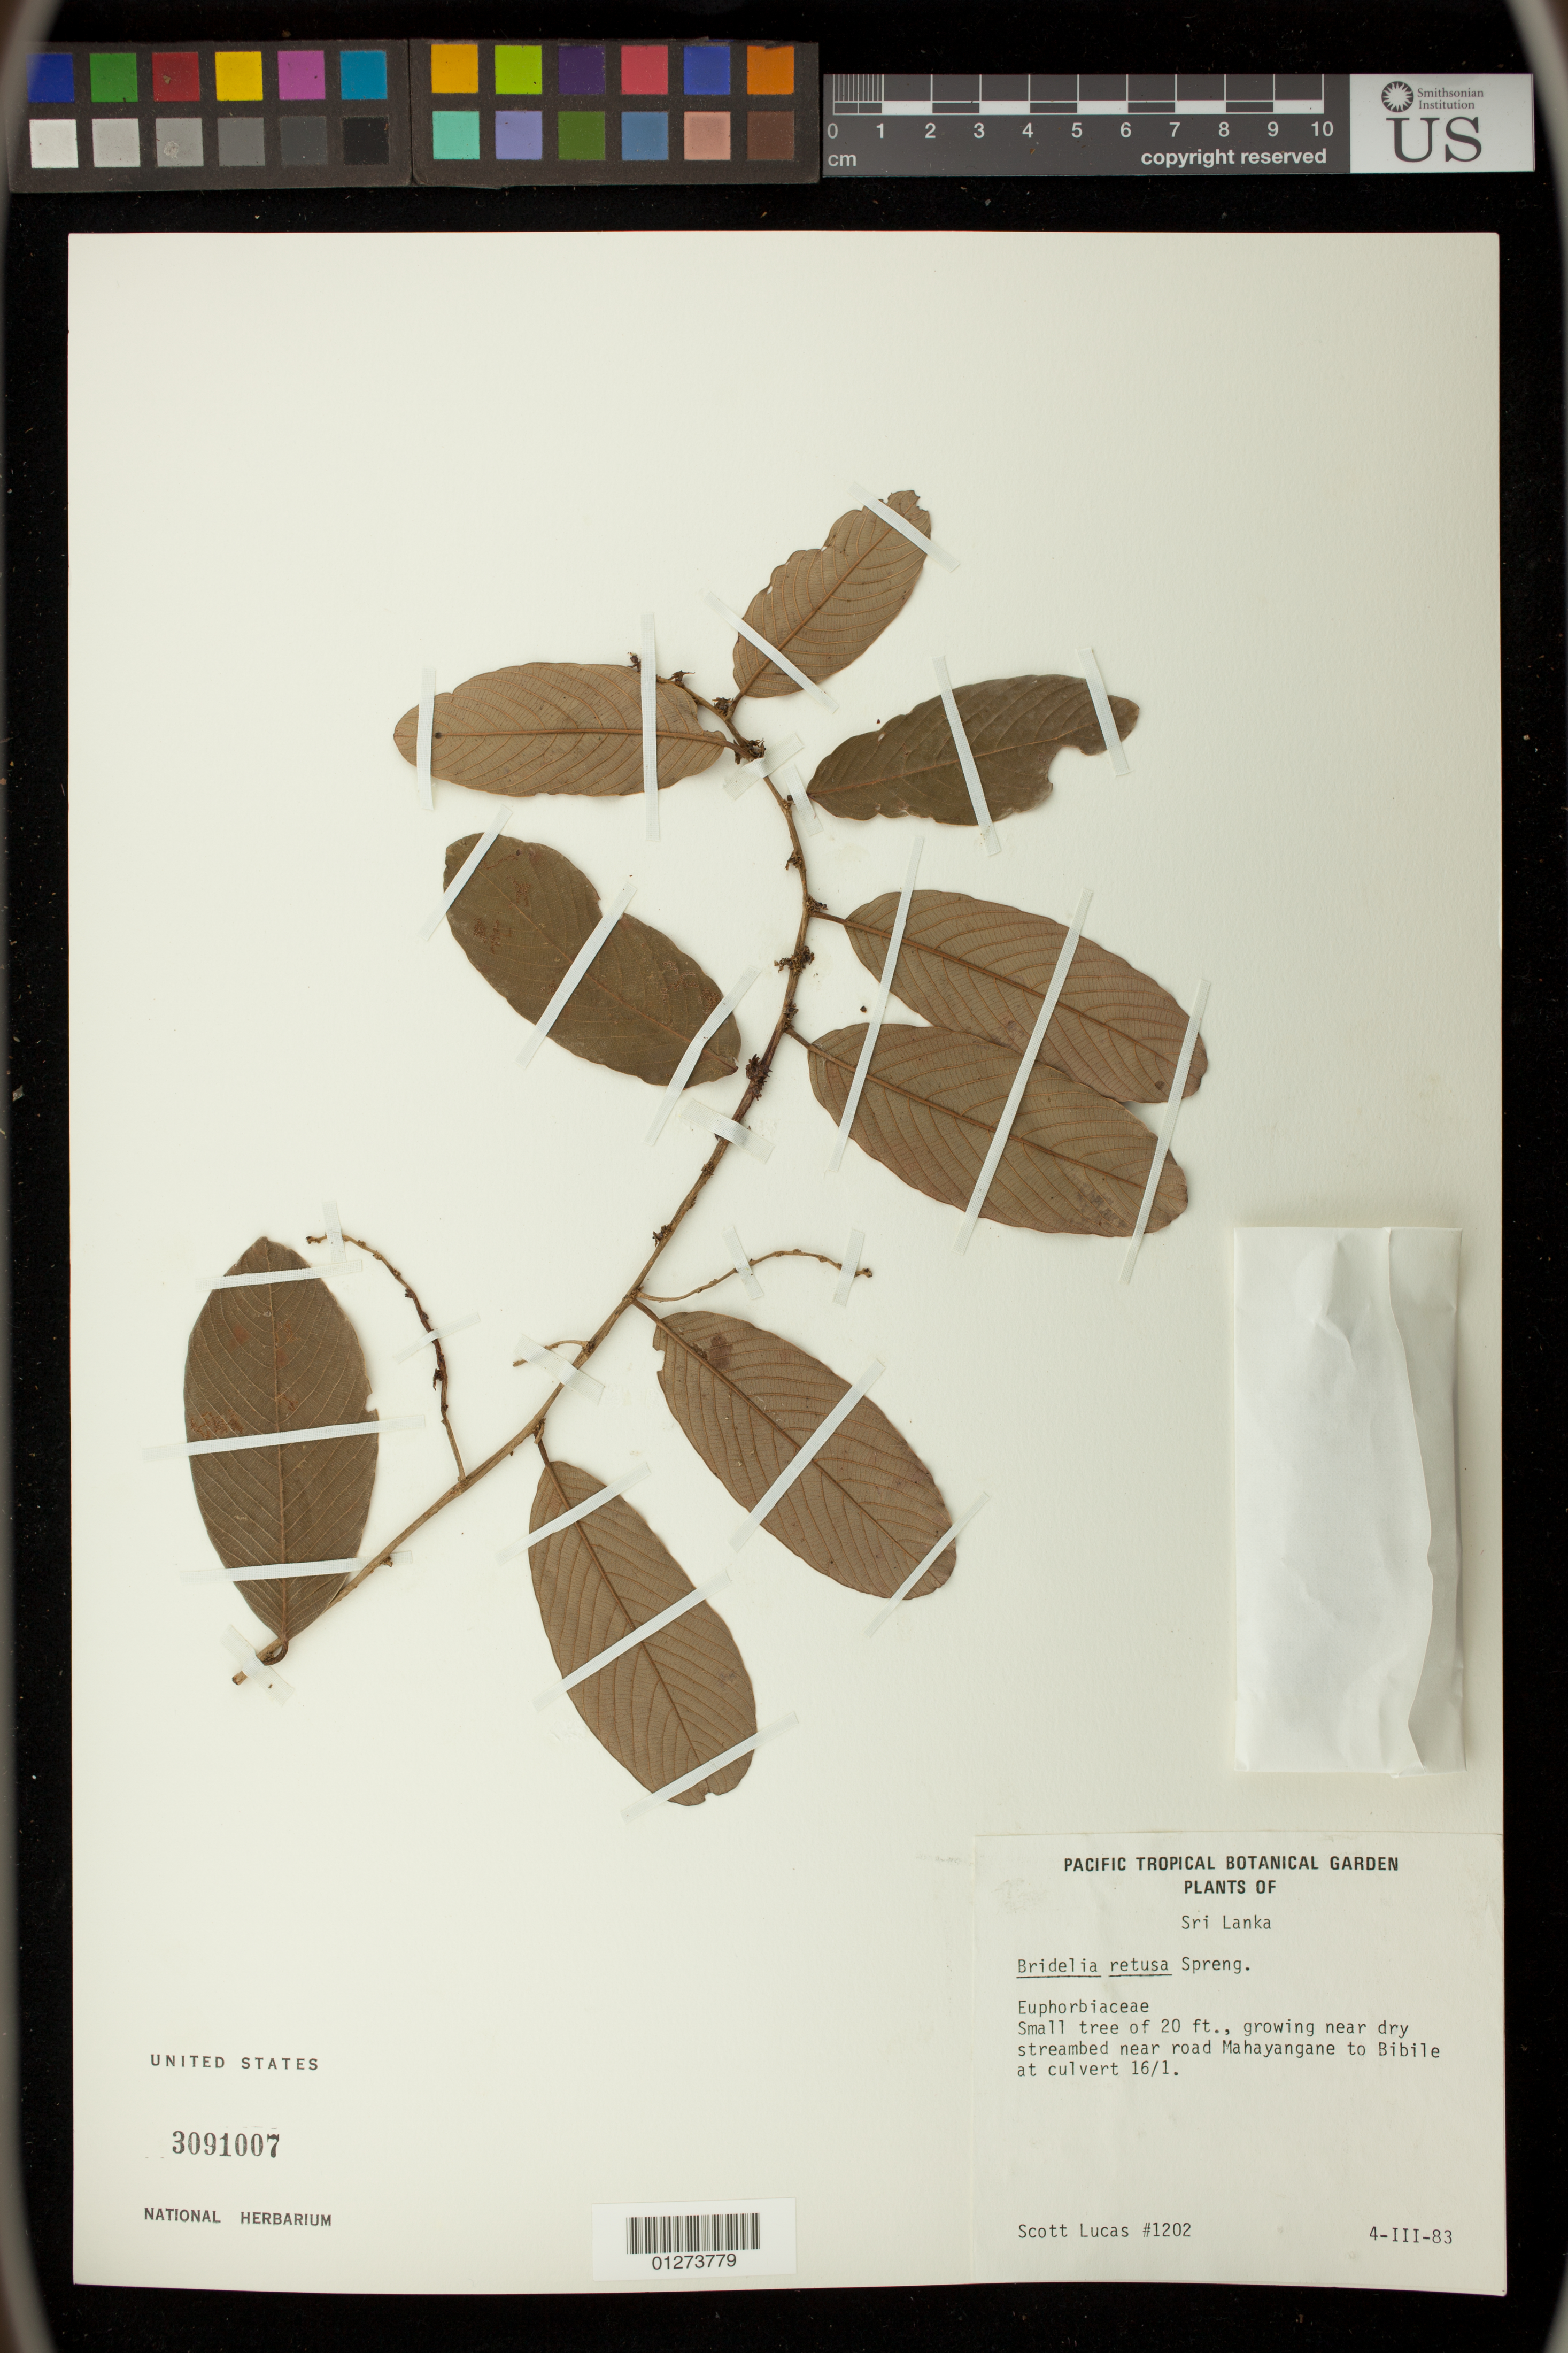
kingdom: Plantae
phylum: Tracheophyta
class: Magnoliopsida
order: Malpighiales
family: Phyllanthaceae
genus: Bridelia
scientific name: Bridelia retusa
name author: (L.) A. Juss.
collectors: S. Lucas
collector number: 1202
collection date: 1983-03-04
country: Sri Lanka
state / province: Uva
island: Ceylon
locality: Near dry streambed near road Mahayangane to Bibile at culvert 16/1.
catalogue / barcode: US 3091007